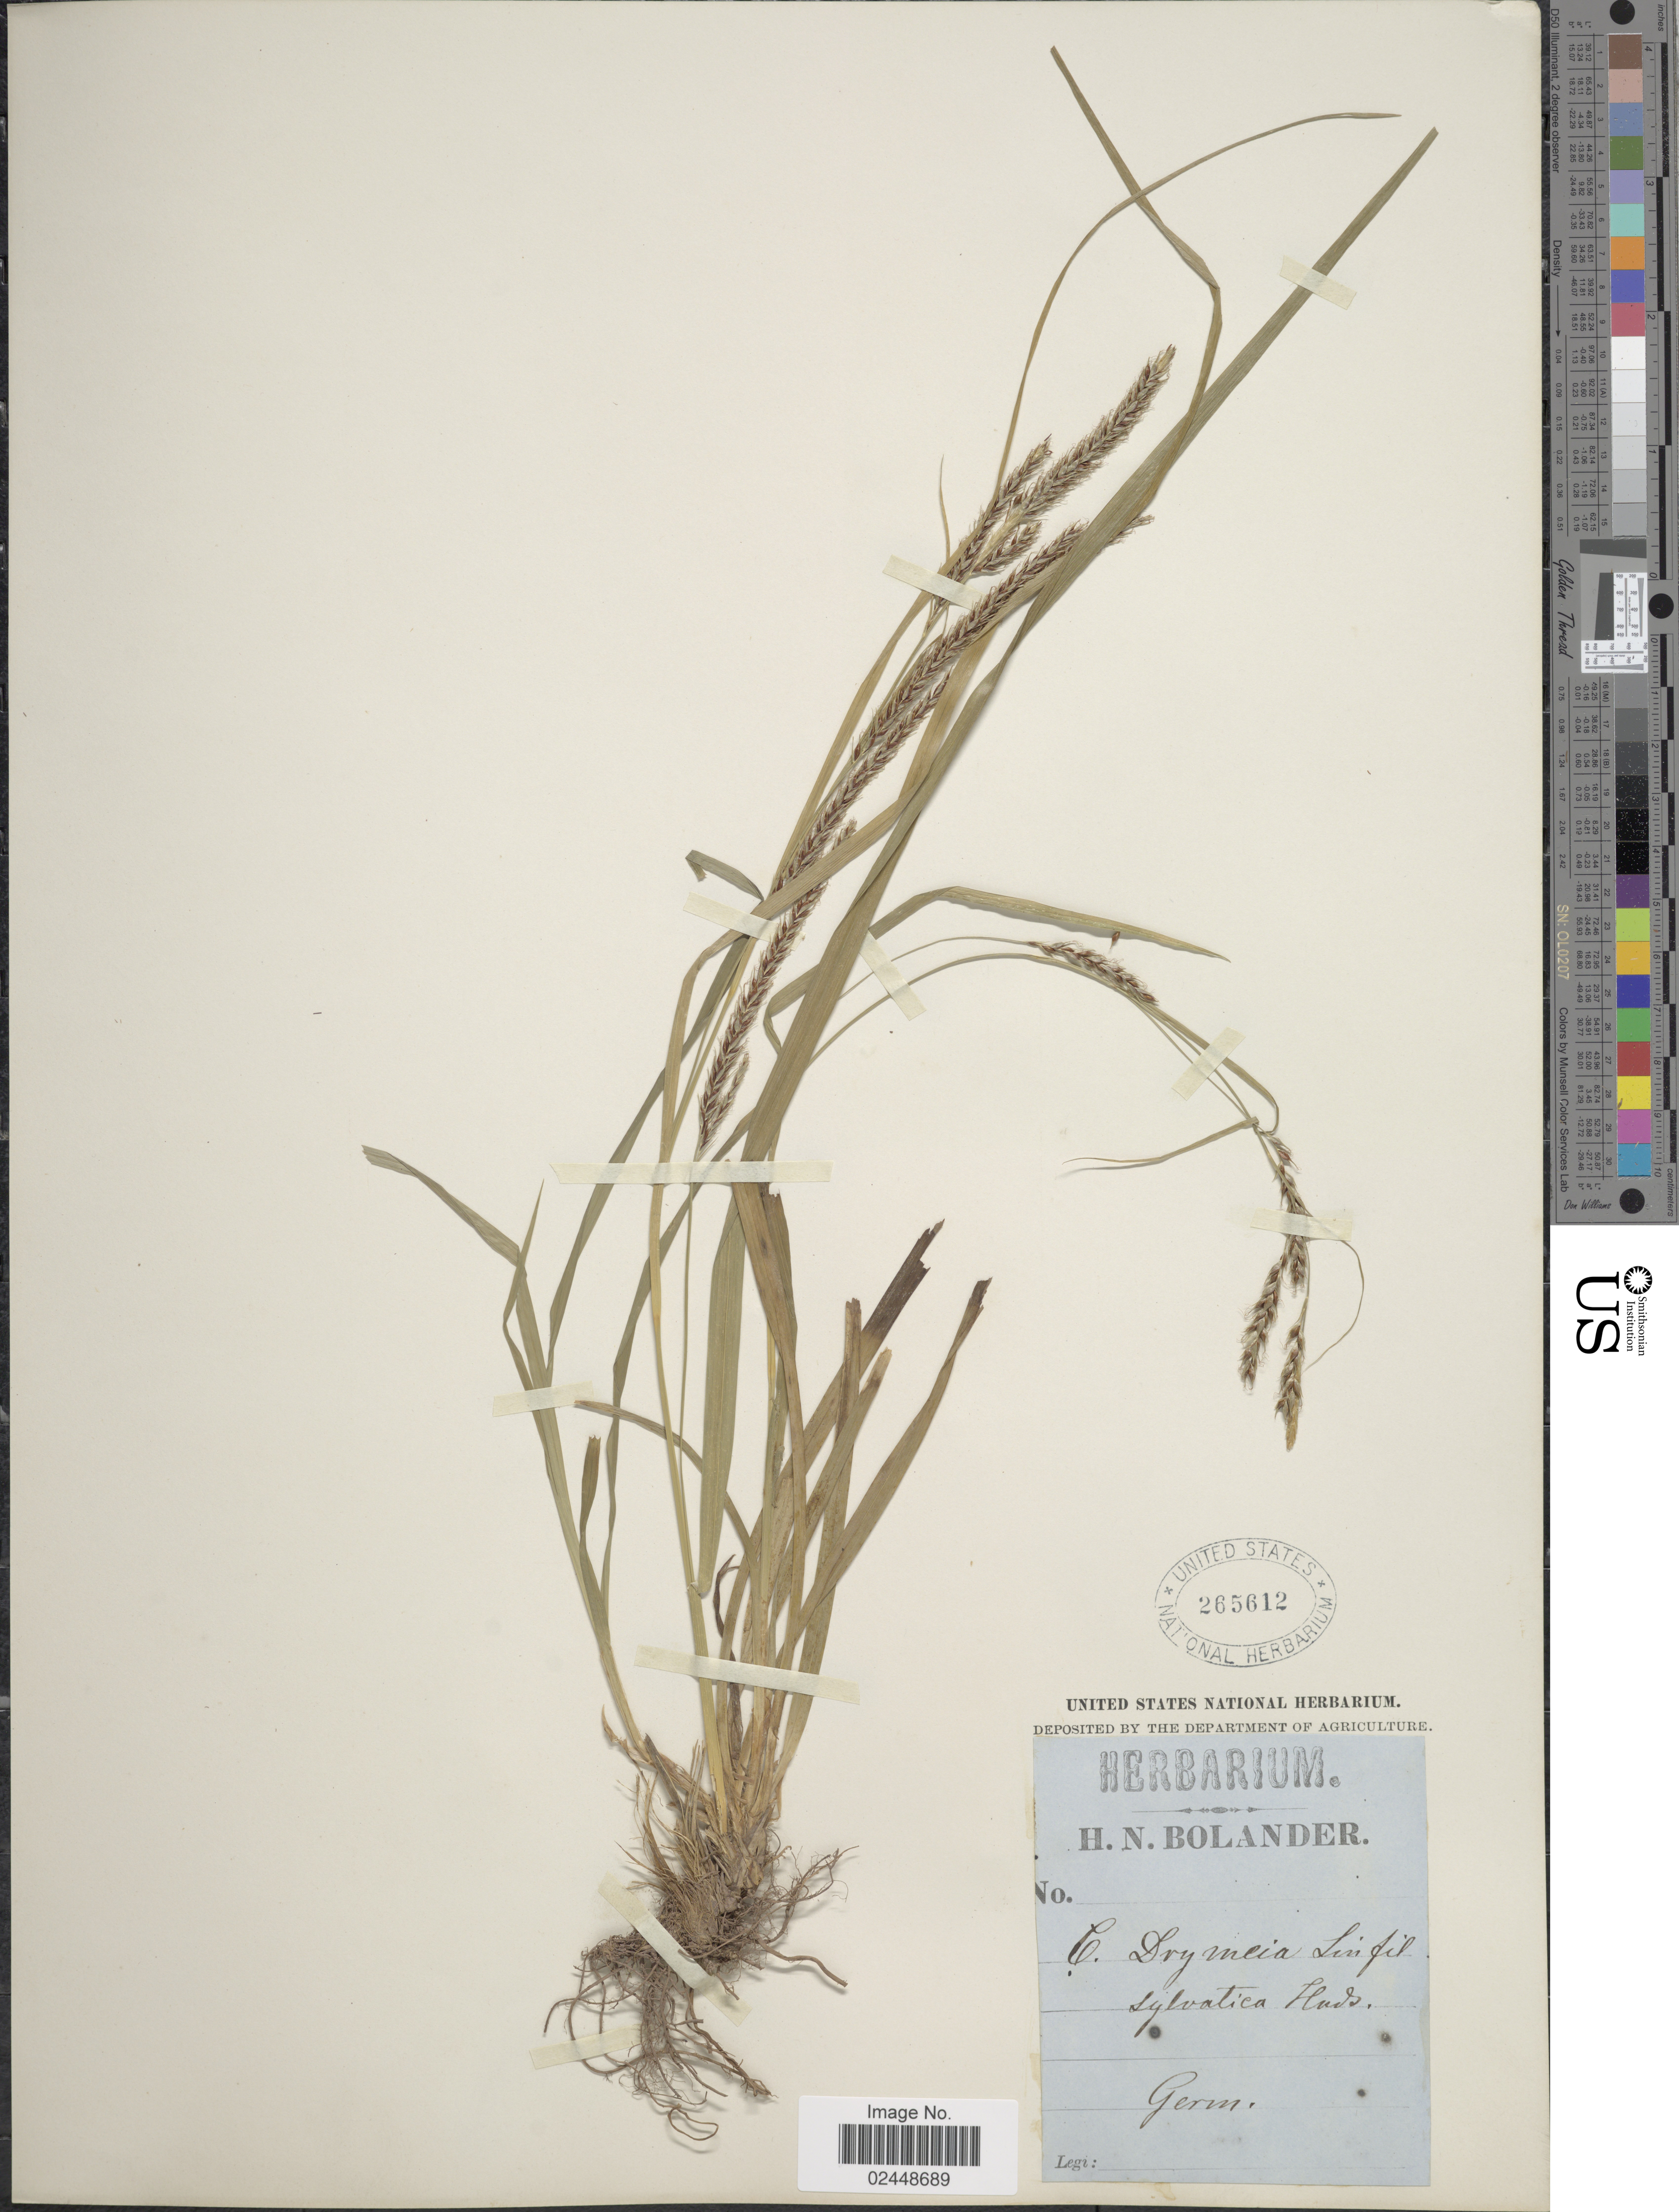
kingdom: Plantae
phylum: Tracheophyta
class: Liliopsida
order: Poales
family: Cyperaceae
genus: Carex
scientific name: Carex sylvatica subsp. sylvatica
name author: Huds.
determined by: Strong, Mark T., (BOT), Smithsonian Institution - National Museum of Natural History (UNITED STATES)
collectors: H. N. Bolander (herbarium)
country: Germany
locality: Germ.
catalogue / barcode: US 265612